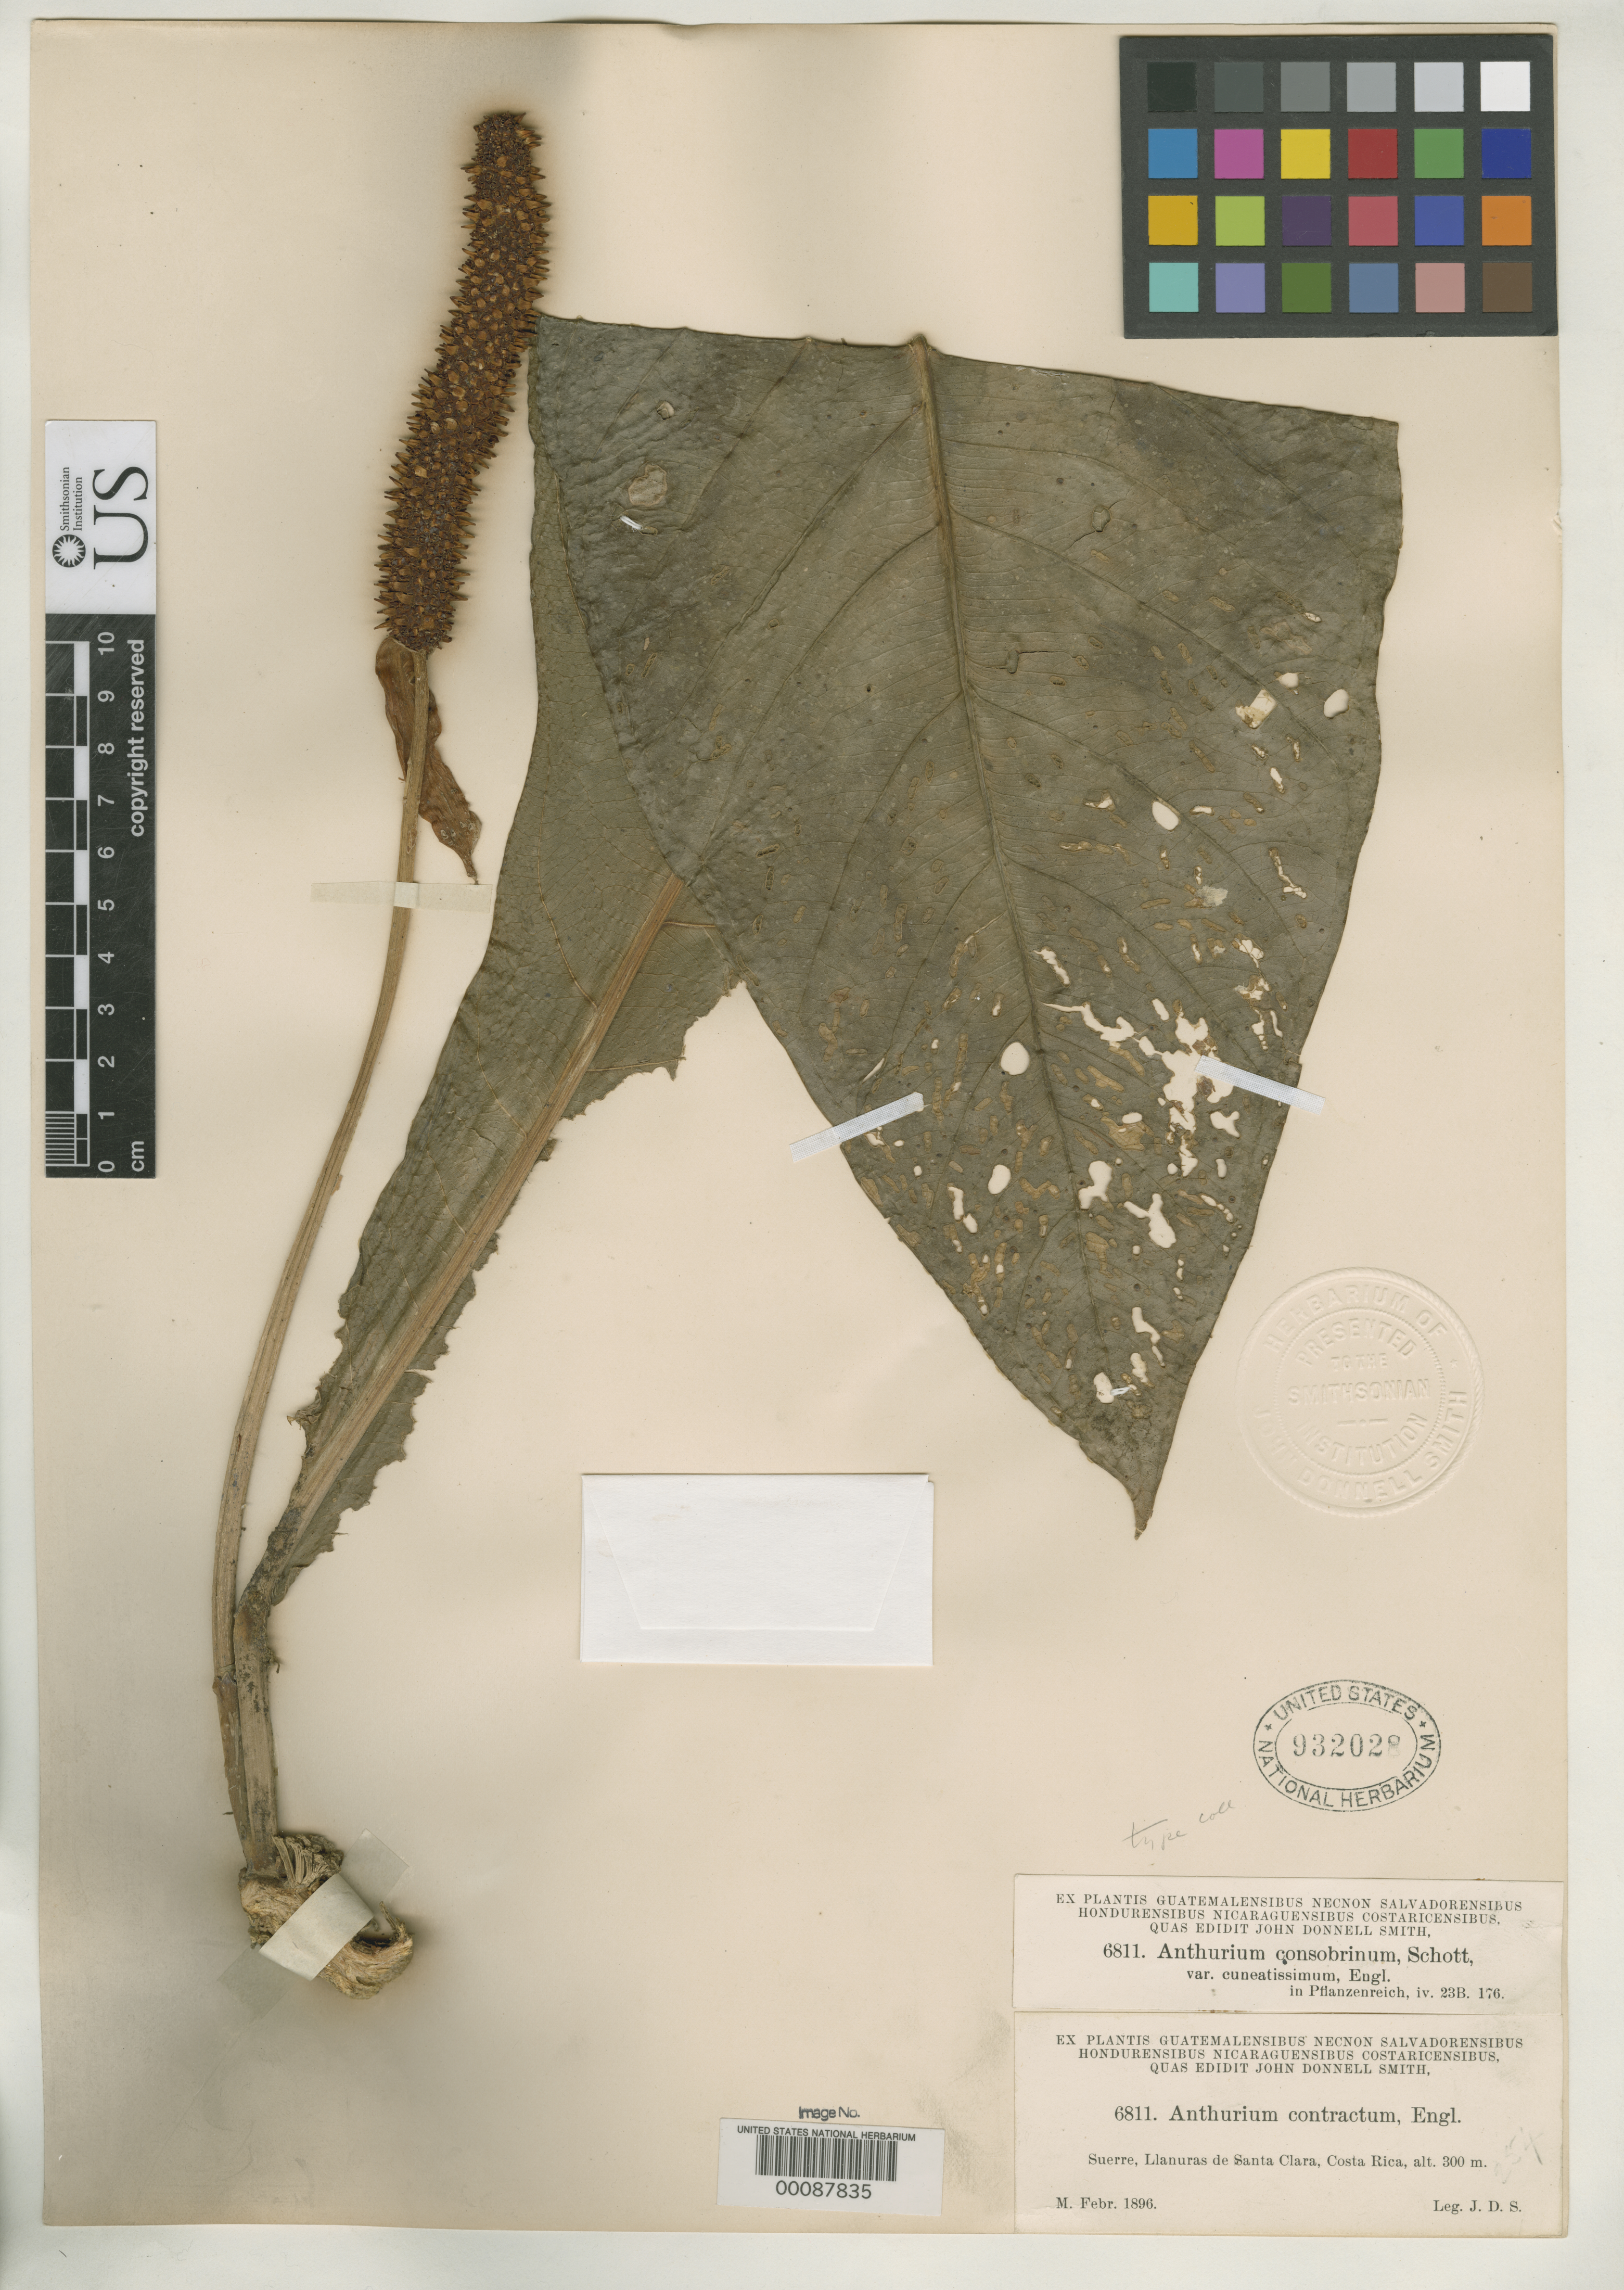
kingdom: Plantae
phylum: Tracheophyta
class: Liliopsida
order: Alismatales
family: Araceae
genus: Anthurium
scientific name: Anthurium consobrinum var. cuneatissimum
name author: Engl.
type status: Isotype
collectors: J. Donnell Smith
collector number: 6811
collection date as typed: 1896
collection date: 1896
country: Costa Rica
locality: Suerre, Llanuras de Santa Clara, Concepcion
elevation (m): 250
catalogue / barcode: US 932028